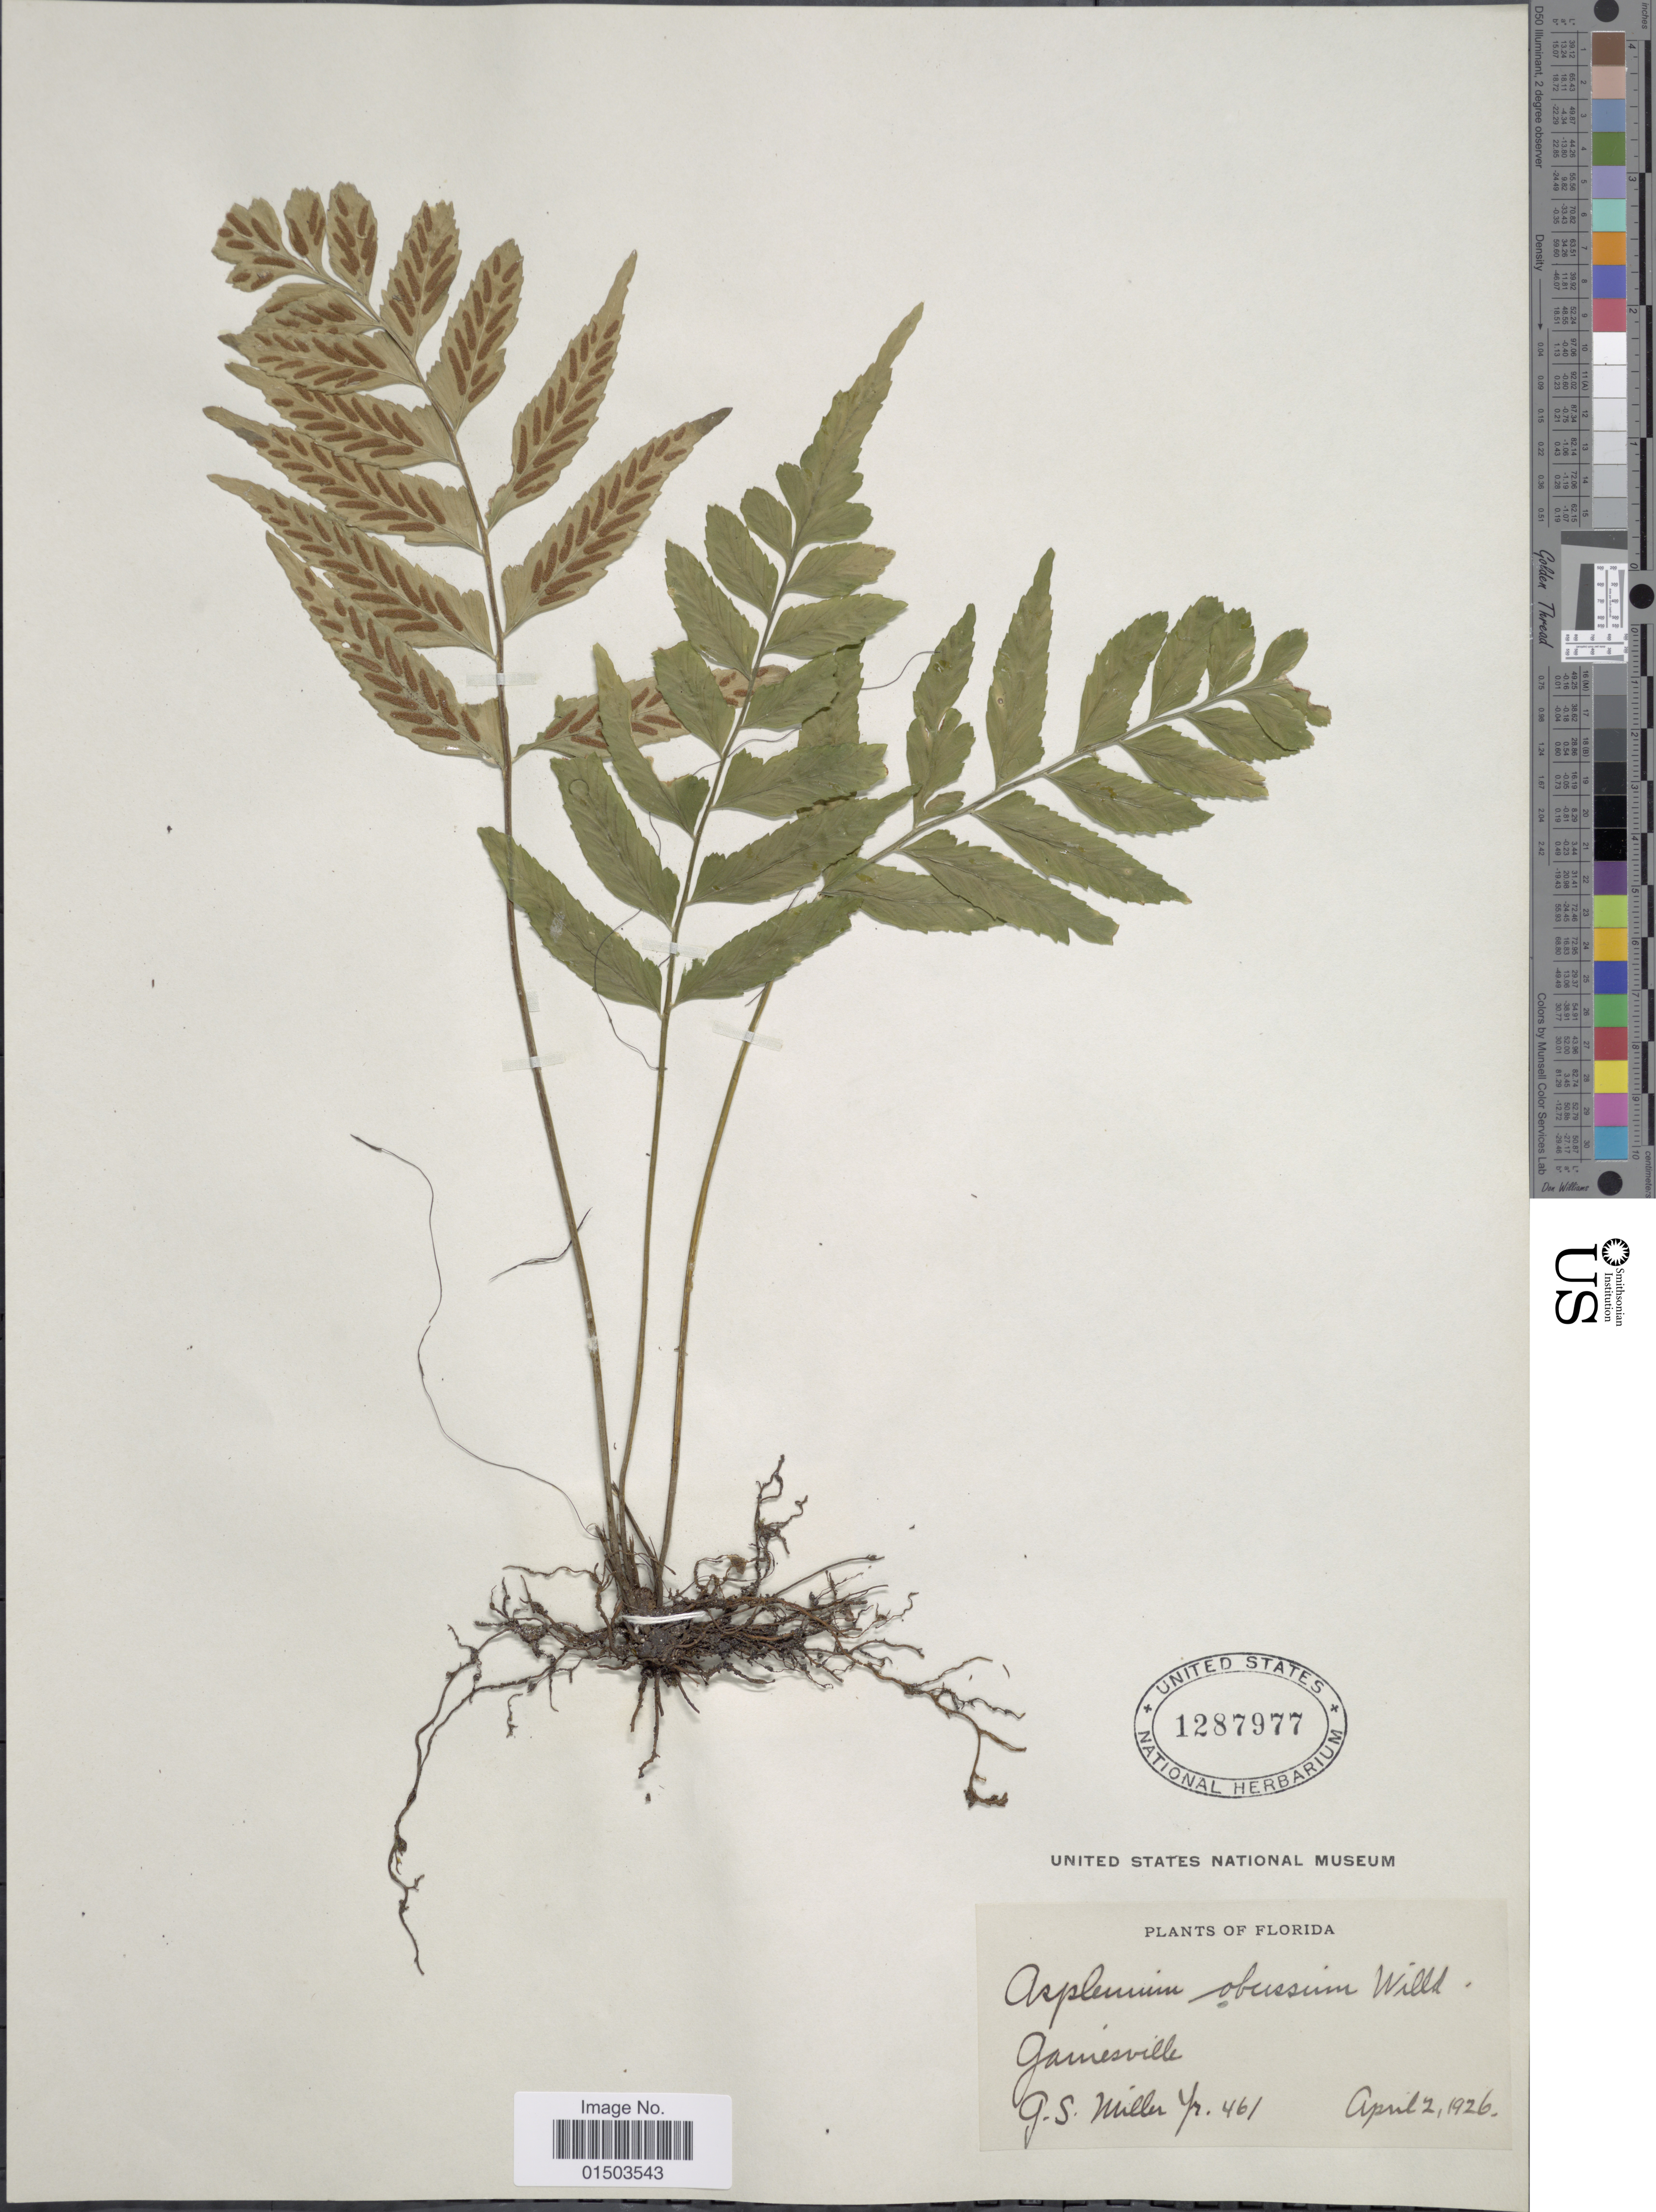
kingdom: Plantae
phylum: Tracheophyta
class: Polypodiopsida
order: Polypodiales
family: Aspleniaceae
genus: Asplenium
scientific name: Asplenium abscissum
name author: Willd.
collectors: G. S. Miller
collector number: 461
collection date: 1926-04-02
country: United States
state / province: Florida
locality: Gainesville, Florida.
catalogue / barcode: US 1287977